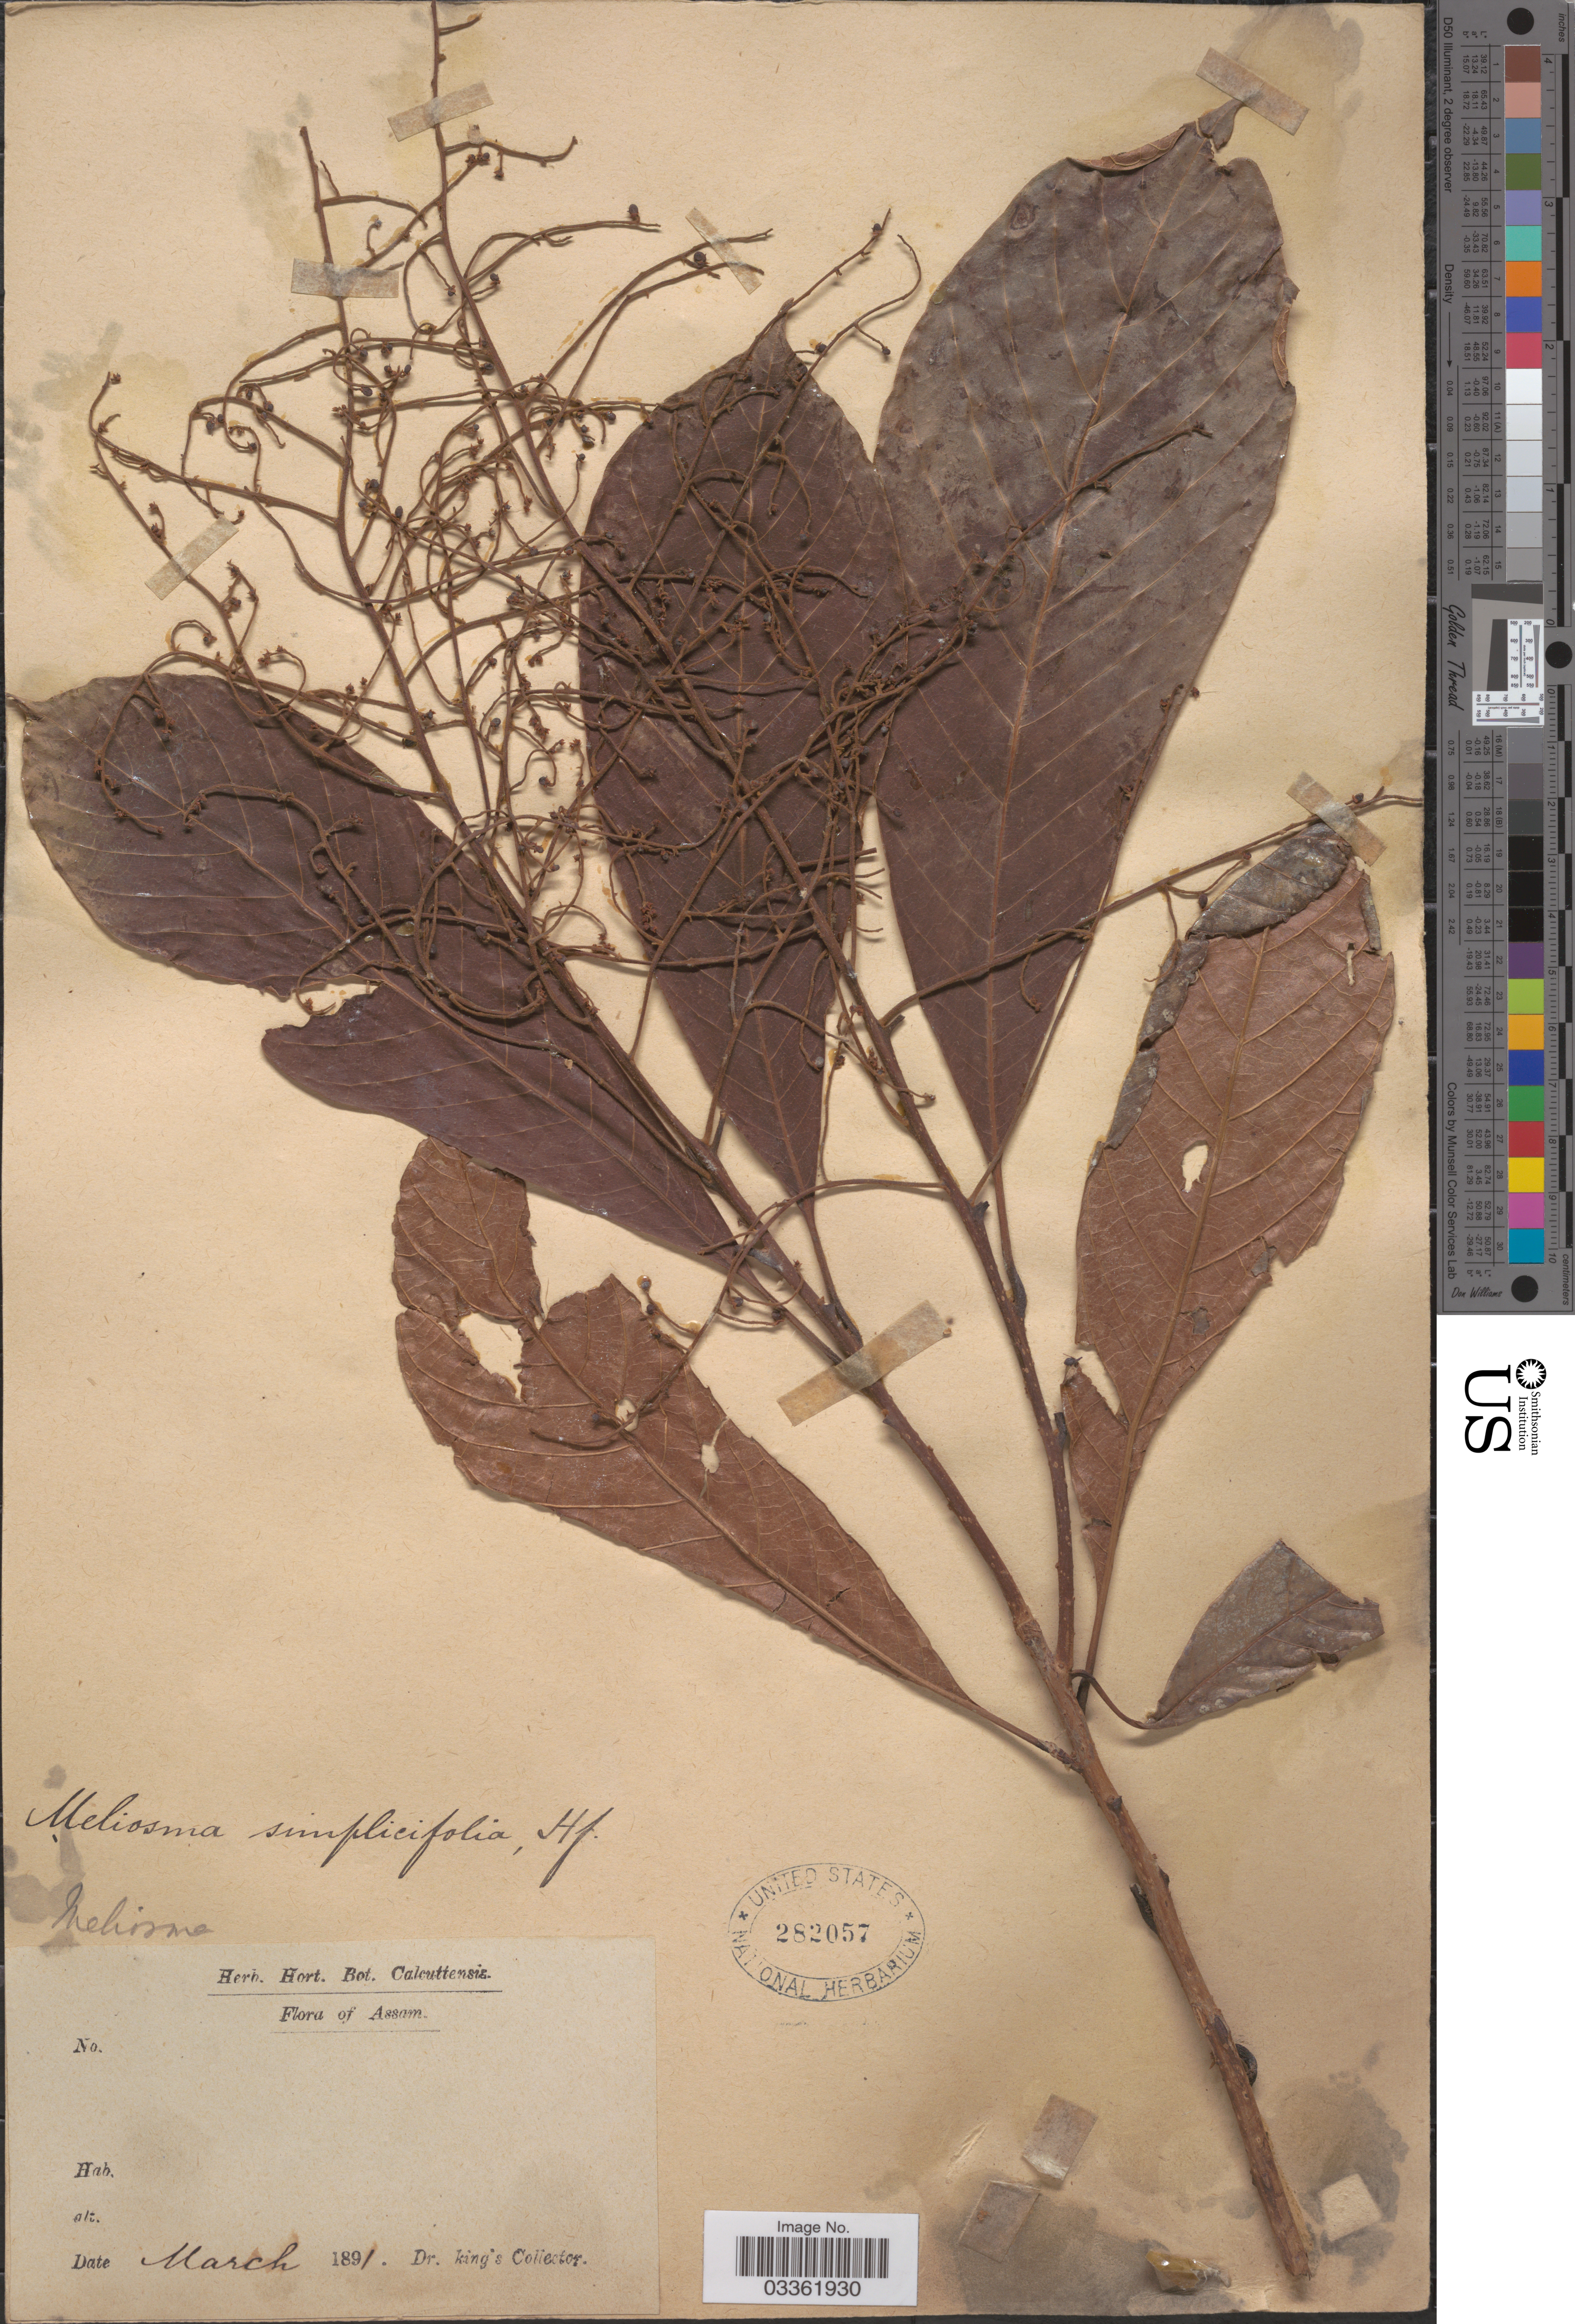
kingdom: Plantae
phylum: Tracheophyta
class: Magnoliopsida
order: Proteales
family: Sabiaceae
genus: Meliosma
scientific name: Meliosma simplicifolia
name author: (Roxb.) Walp.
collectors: Dr. King's collector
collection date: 1891-03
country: India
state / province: Assam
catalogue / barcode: US 282057